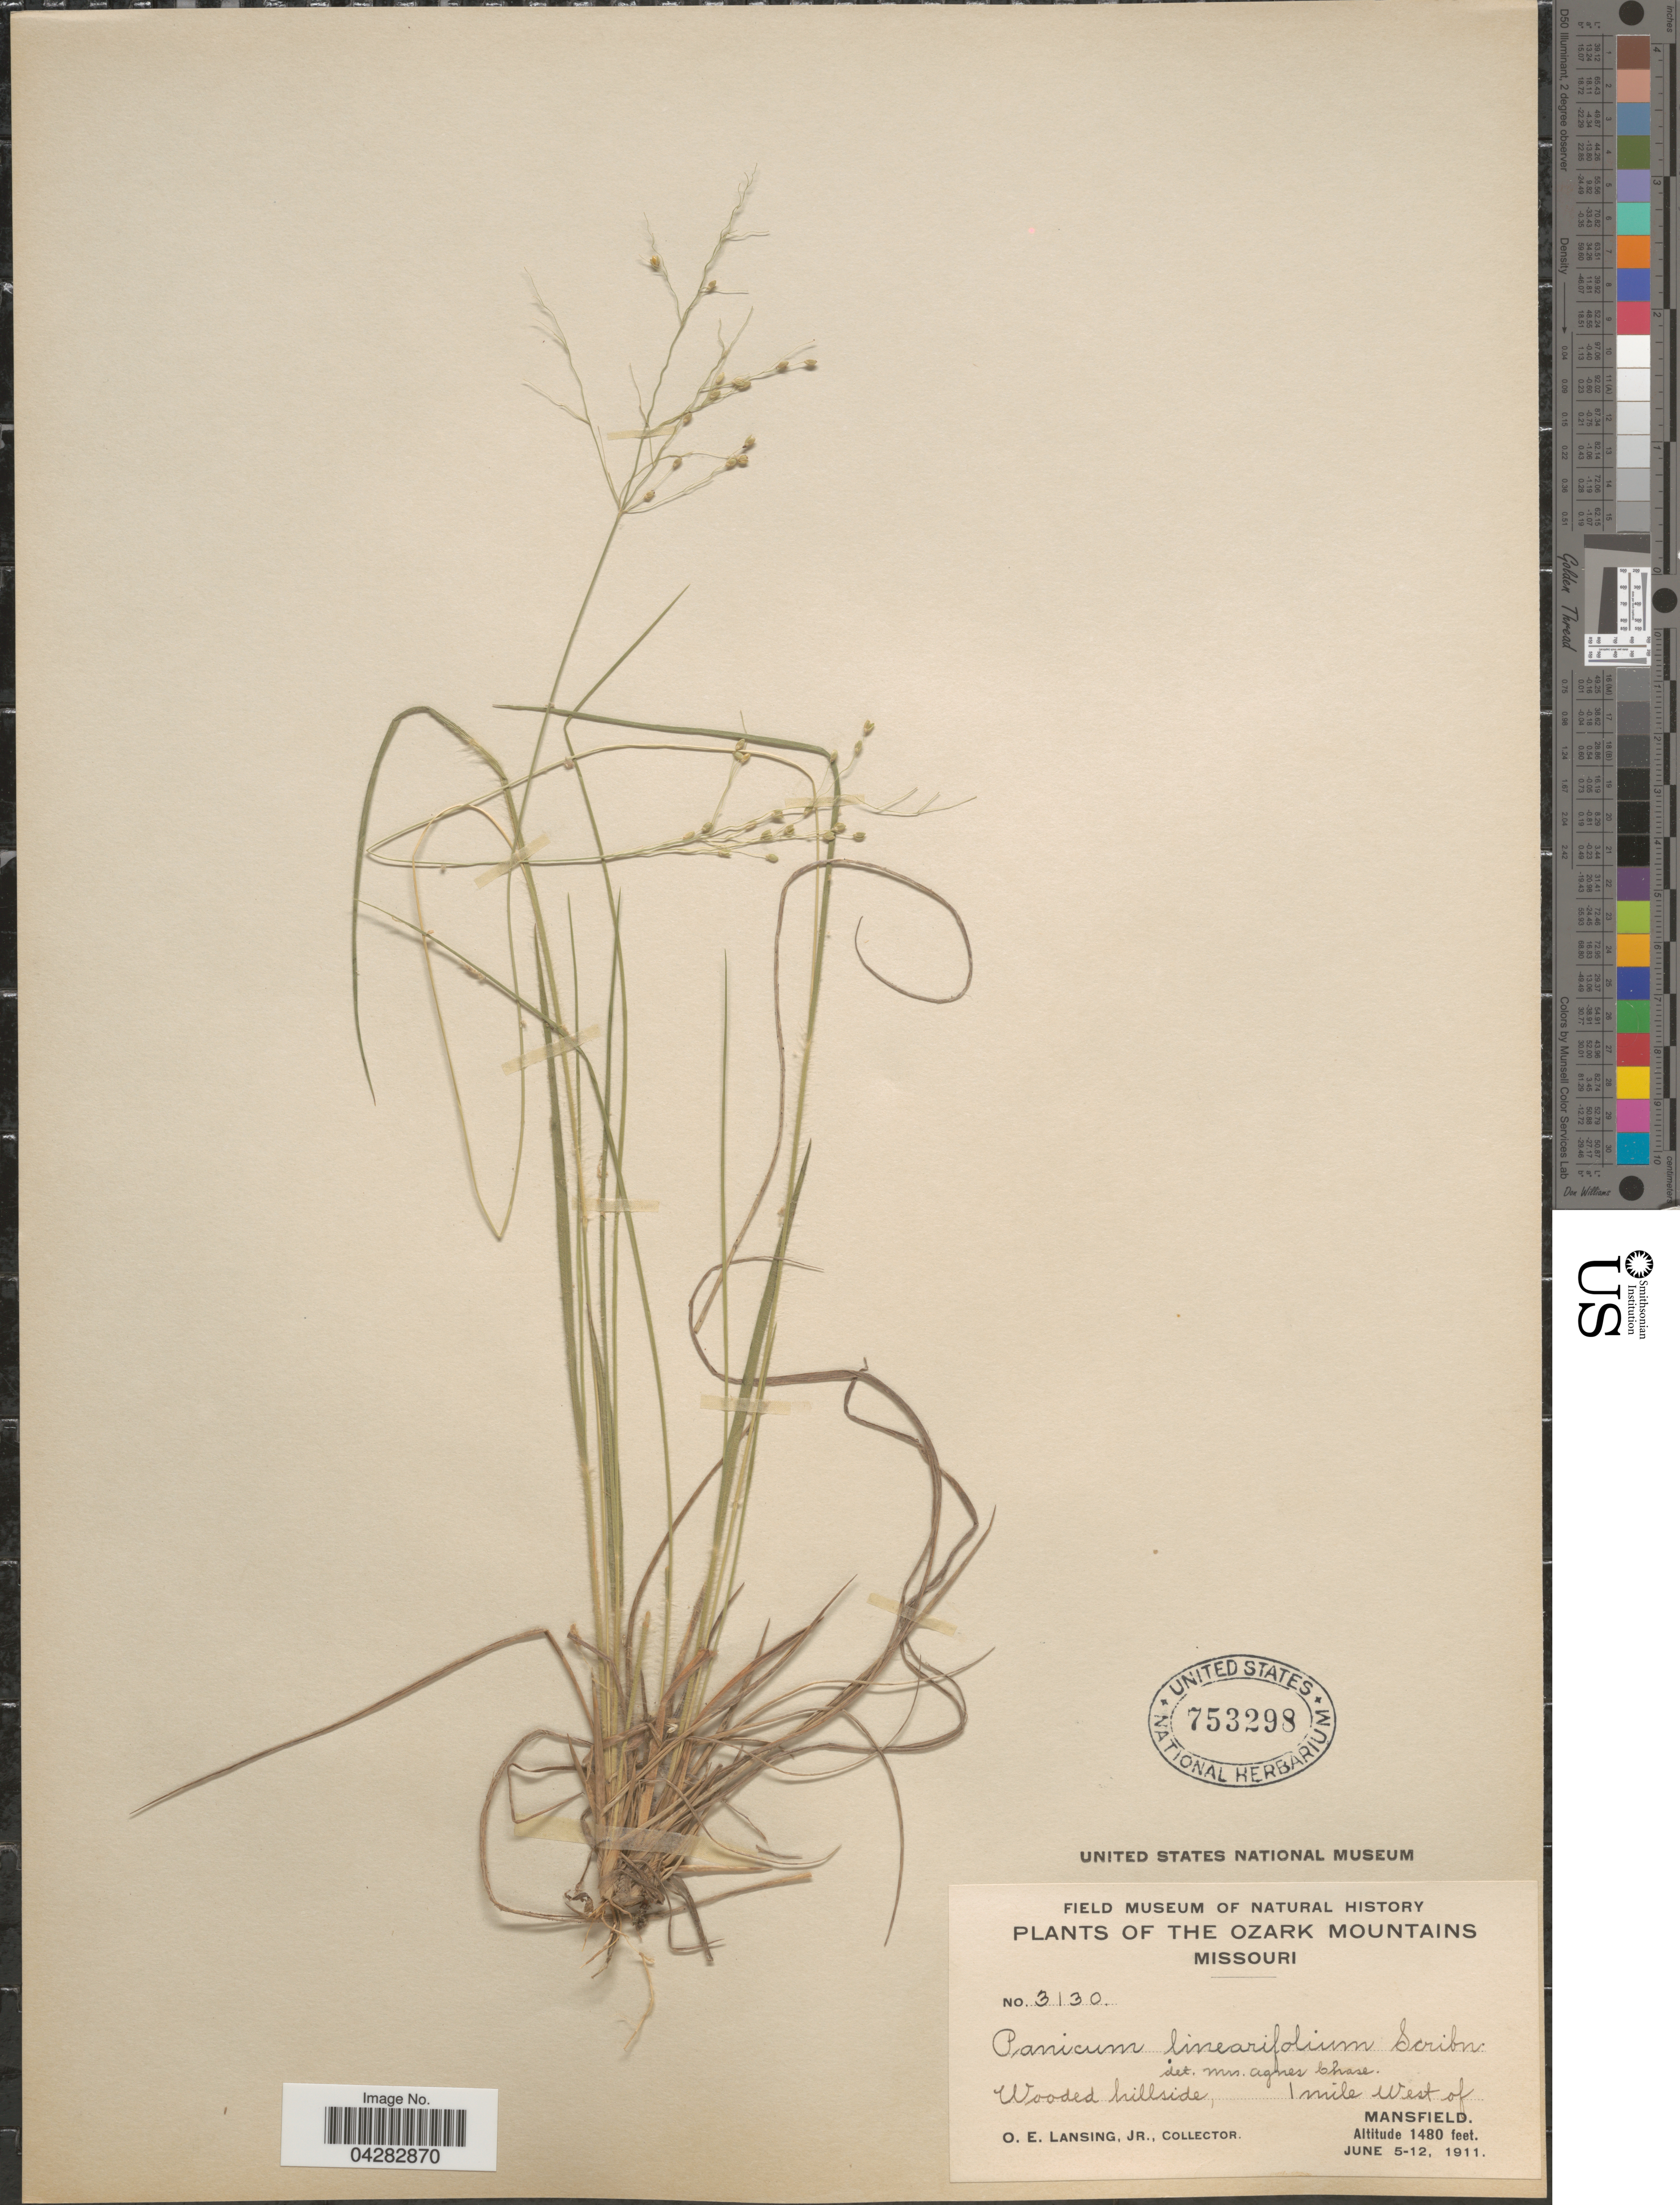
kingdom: Plantae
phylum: Tracheophyta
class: Liliopsida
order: Poales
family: Poaceae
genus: Dichanthelium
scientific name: Dichanthelium linearifolium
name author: (Scribn.) Gould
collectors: O. Lansing Jr.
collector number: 3130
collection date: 1911-06-05/1911-06-12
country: United States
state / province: Missouri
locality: The Ozark Mountains. Wooded hillside, 1 mile west of Mansfield.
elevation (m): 451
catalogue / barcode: US 753298